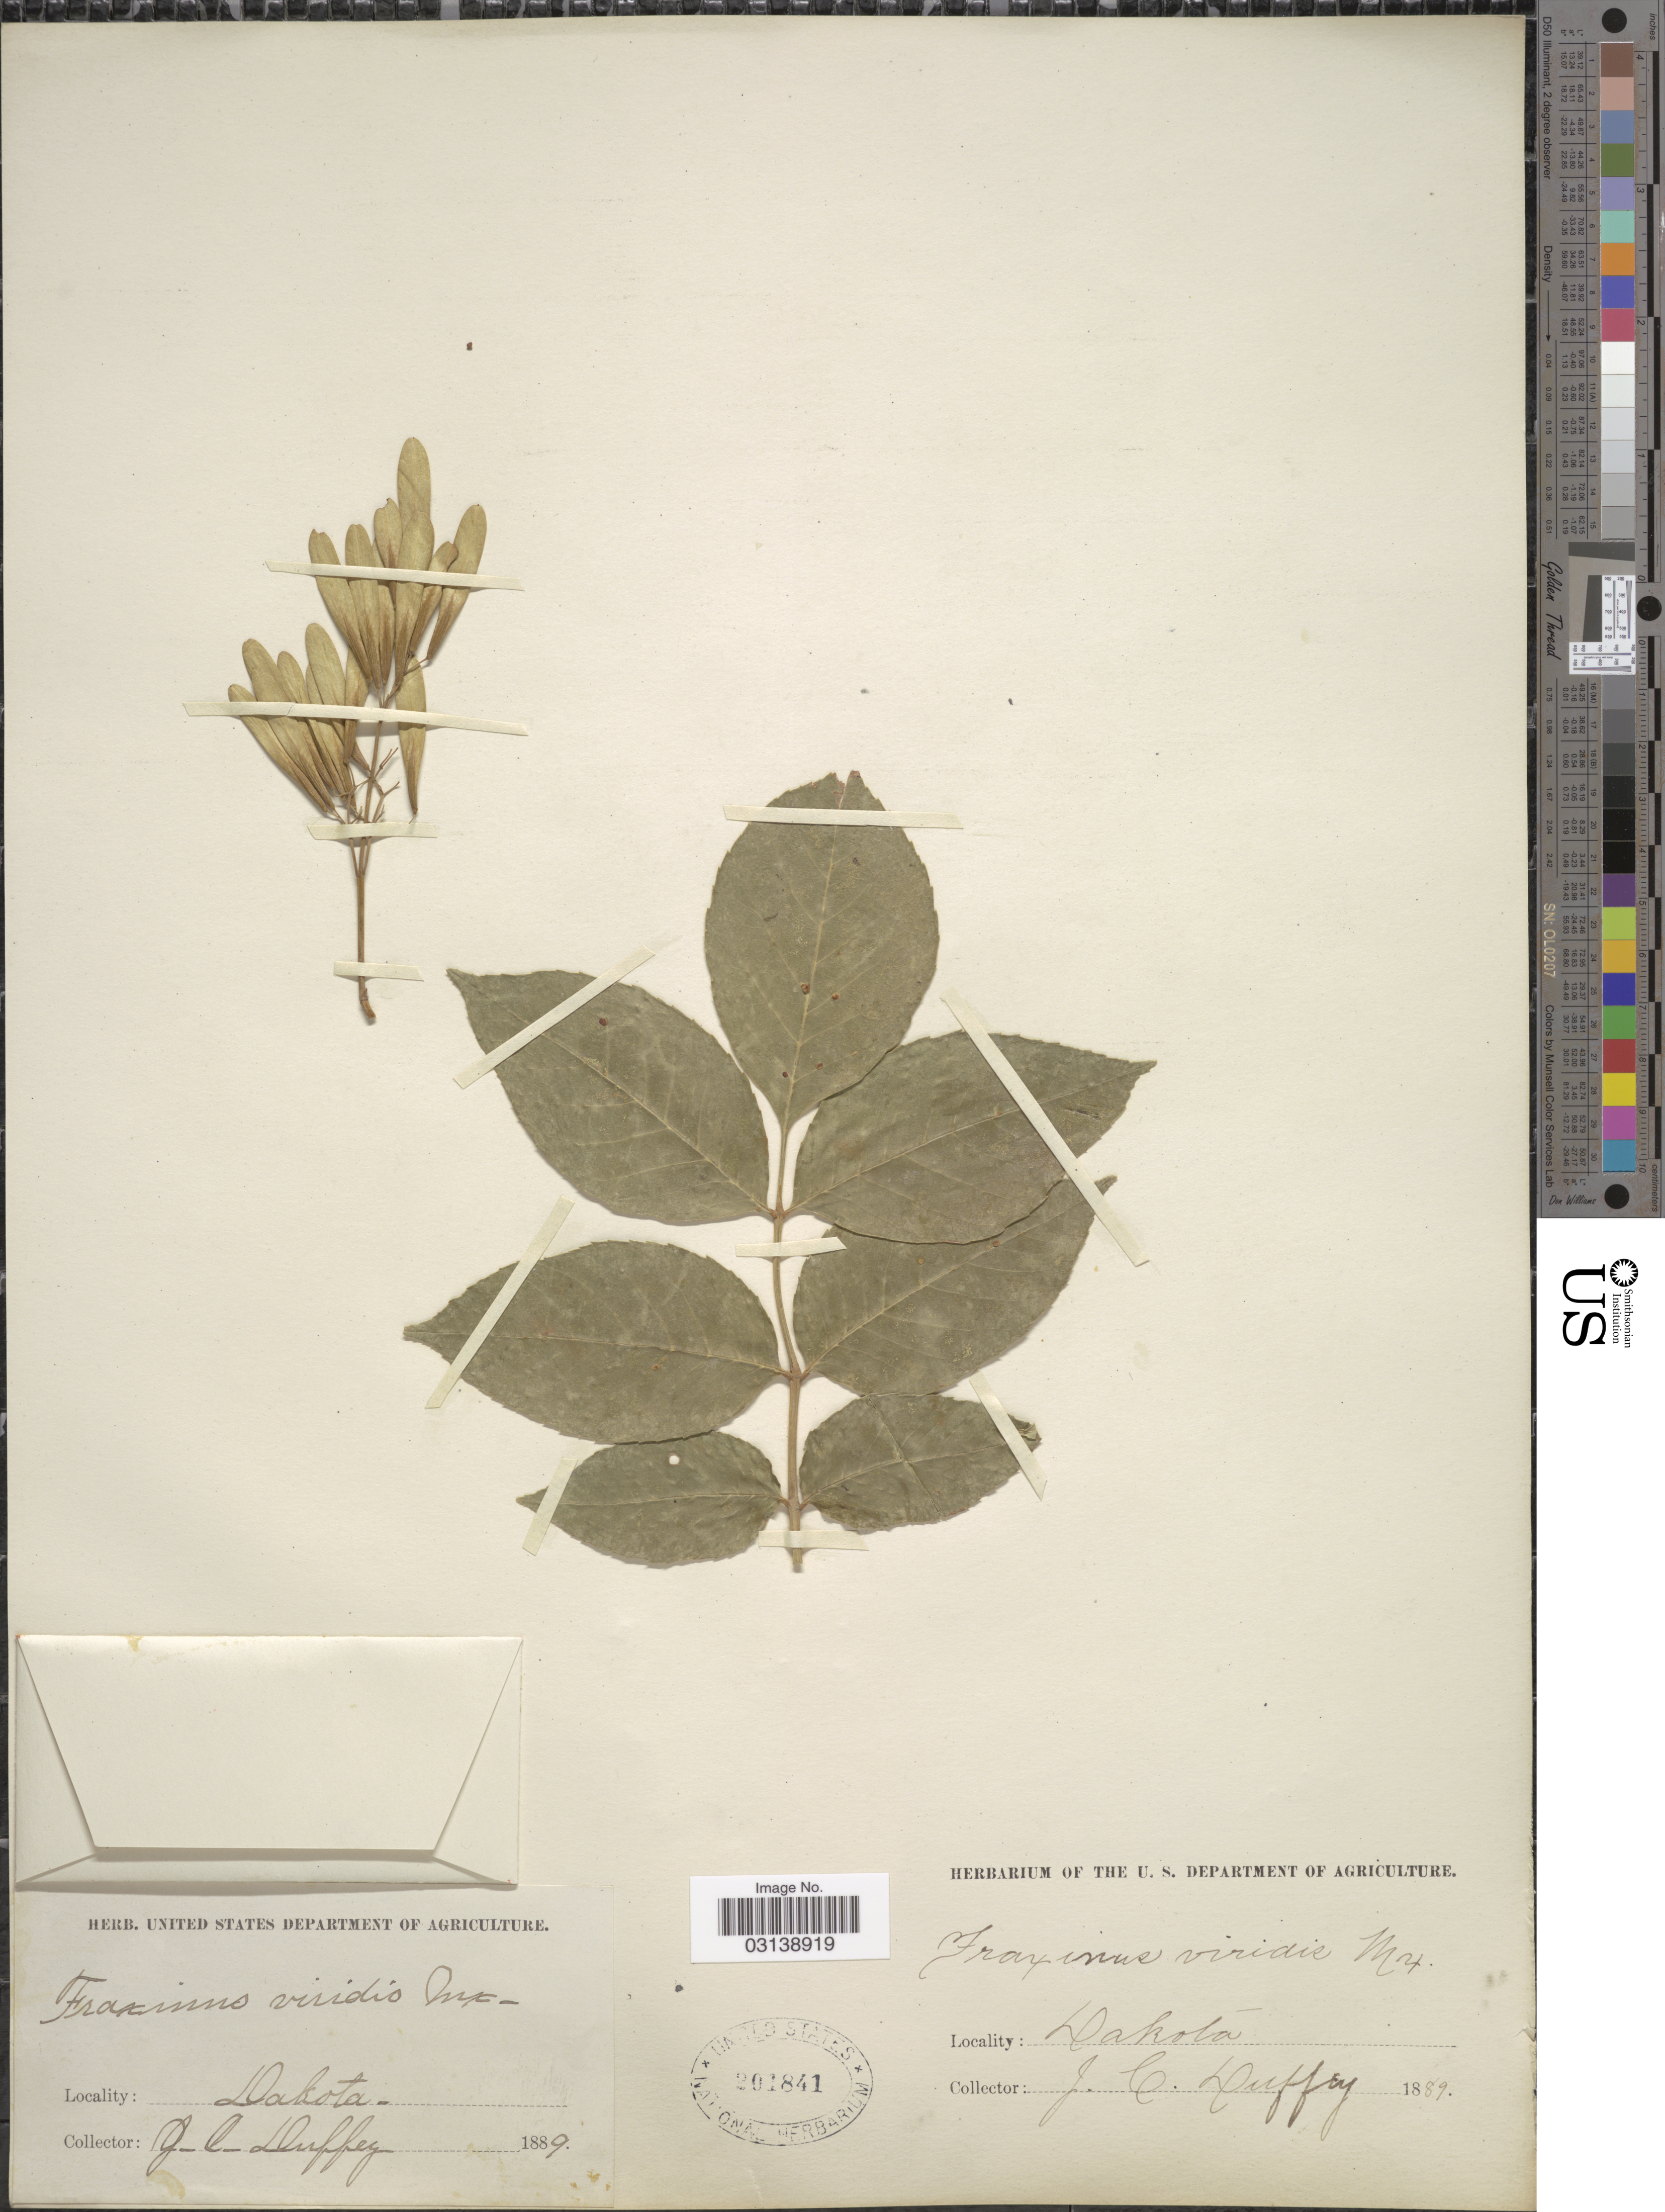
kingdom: Plantae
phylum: Tracheophyta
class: Magnoliopsida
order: Lamiales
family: Oleaceae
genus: Fraxinus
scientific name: Fraxinus pennsylvanica var. campestris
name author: (Britton) F.C. Gates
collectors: J. Duffey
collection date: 1889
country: United States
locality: Dakota.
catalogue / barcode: US 201841